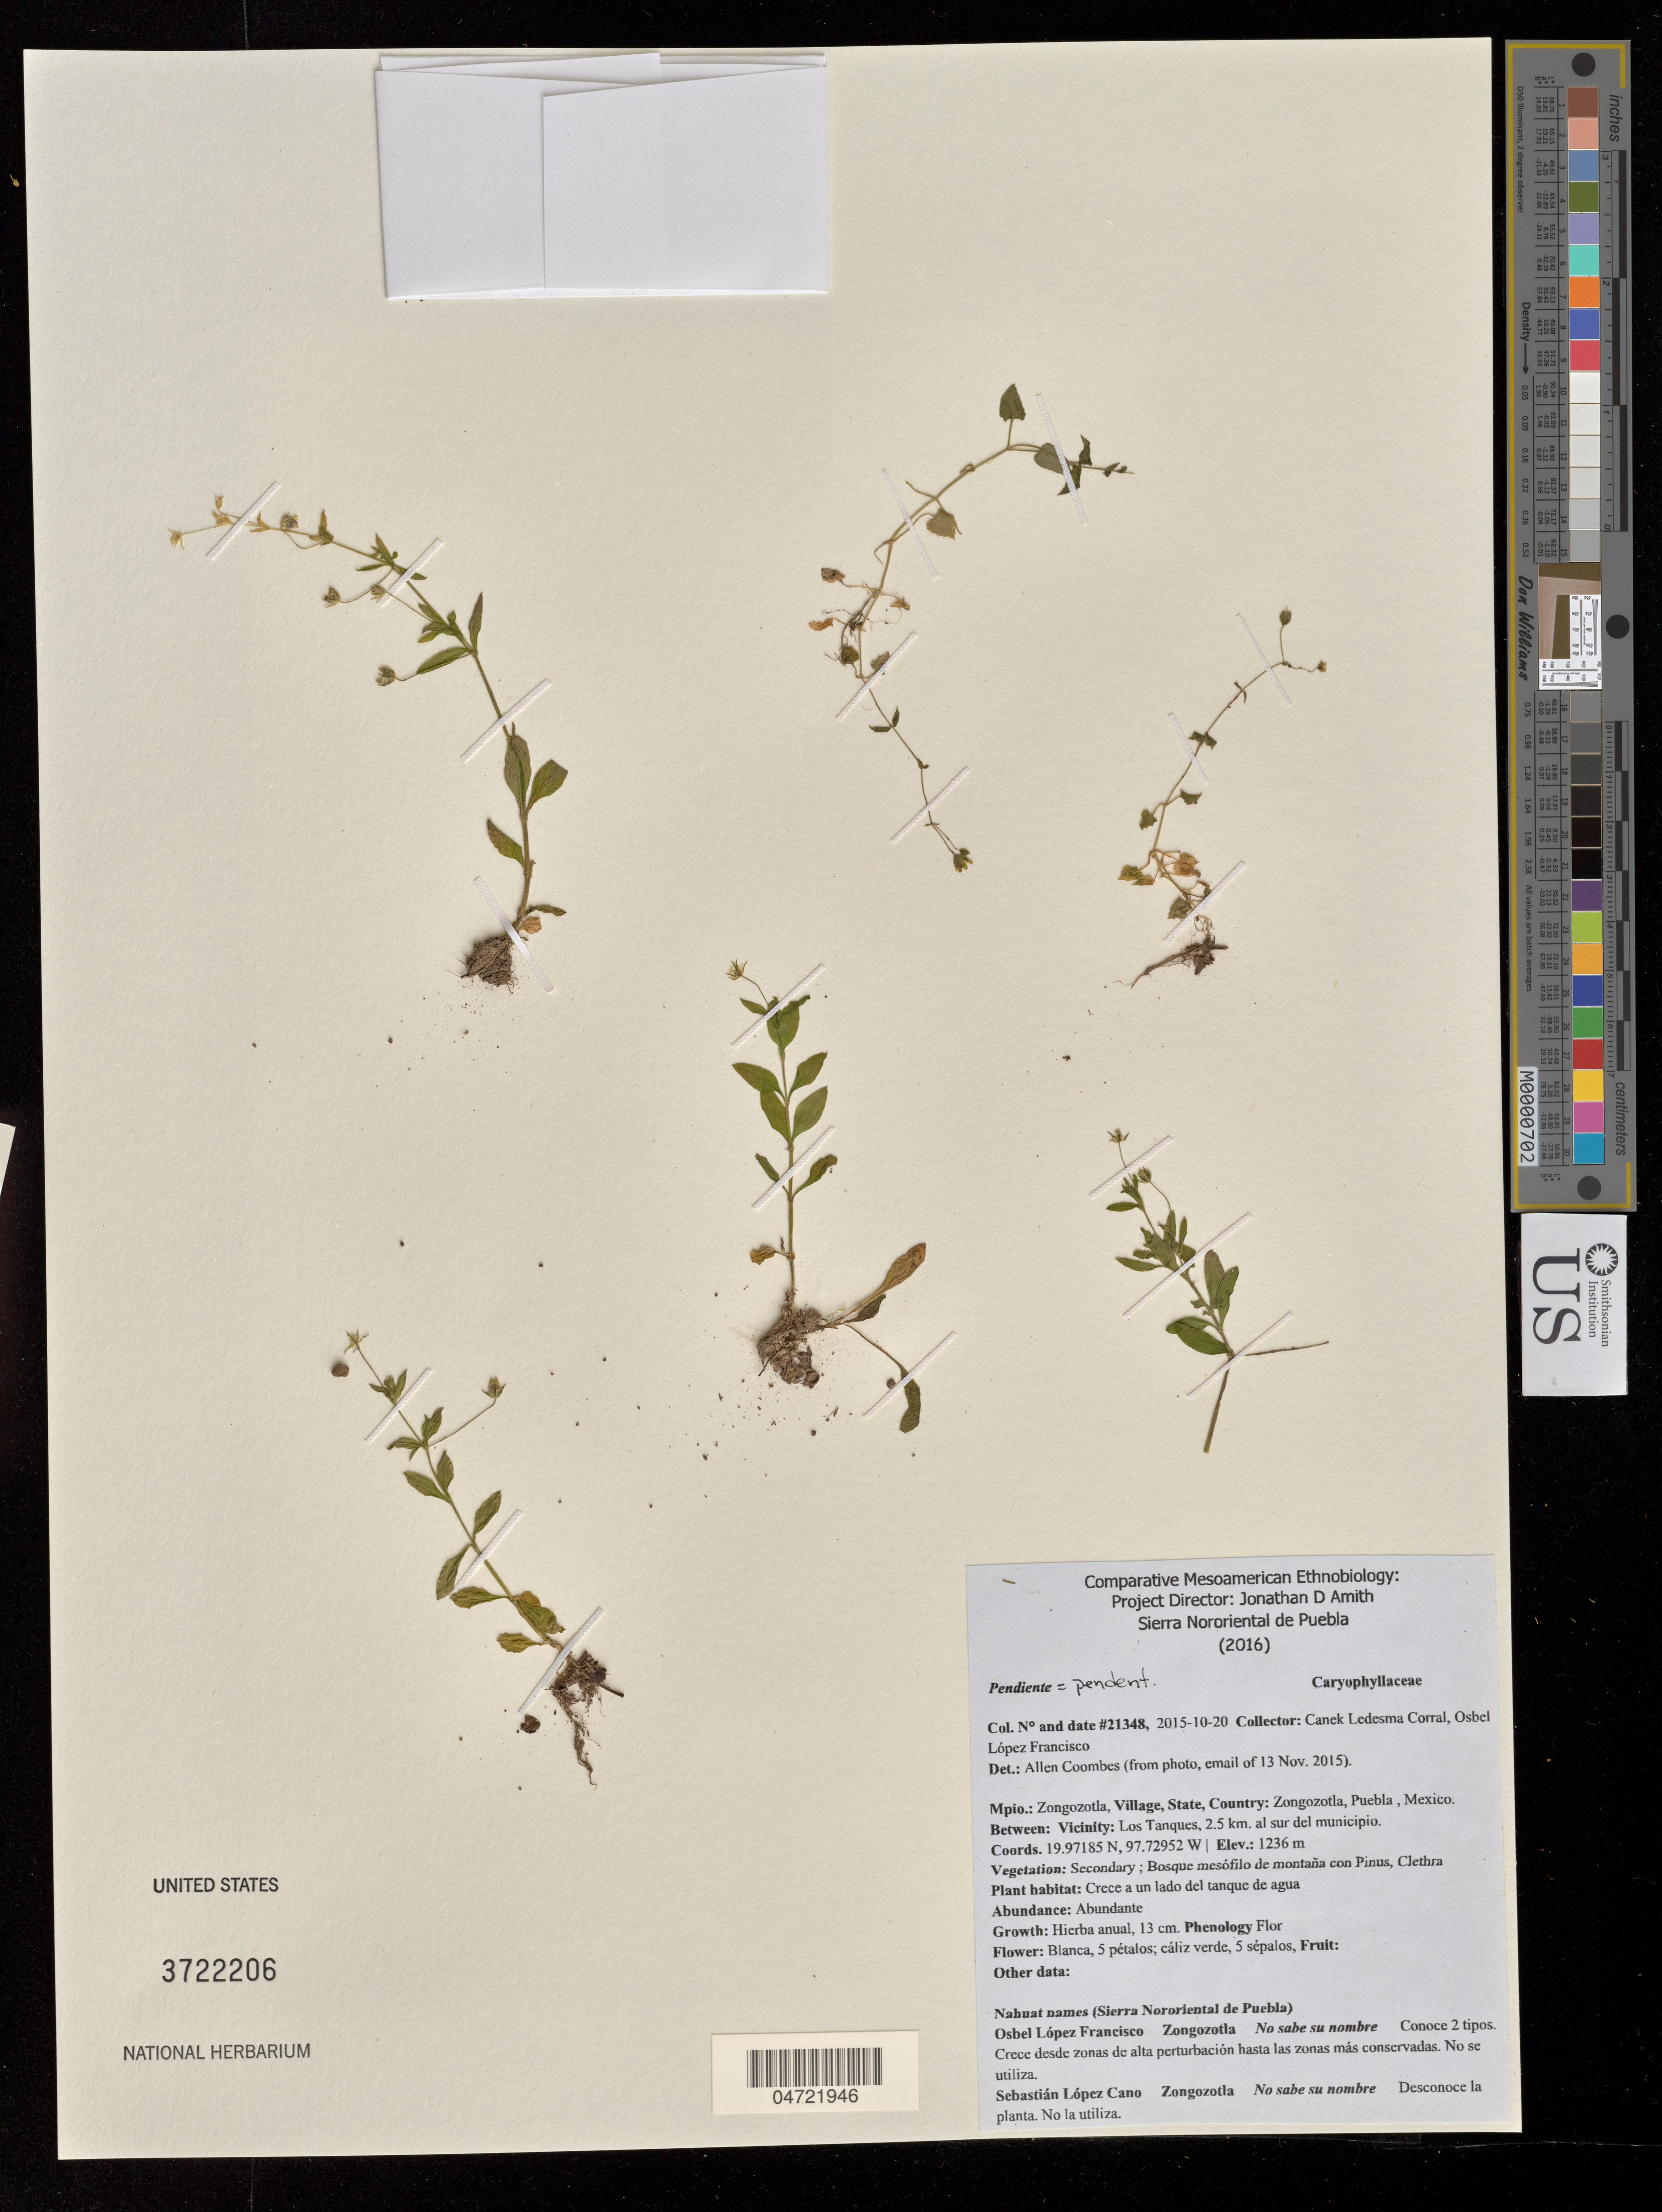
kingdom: Plantae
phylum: Tracheophyta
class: Magnoliopsida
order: Caryophyllales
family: Caryophyllaceae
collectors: Canek Ledesma C. & O. Lopez Francisco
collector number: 21348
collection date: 2015-10-20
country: Mexico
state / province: Puebla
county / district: Zongozotla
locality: Los Tanques, 2.5 km al sur del municipio.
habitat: Crece a un lado del tanque de aqua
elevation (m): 1236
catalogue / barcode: US 3722206